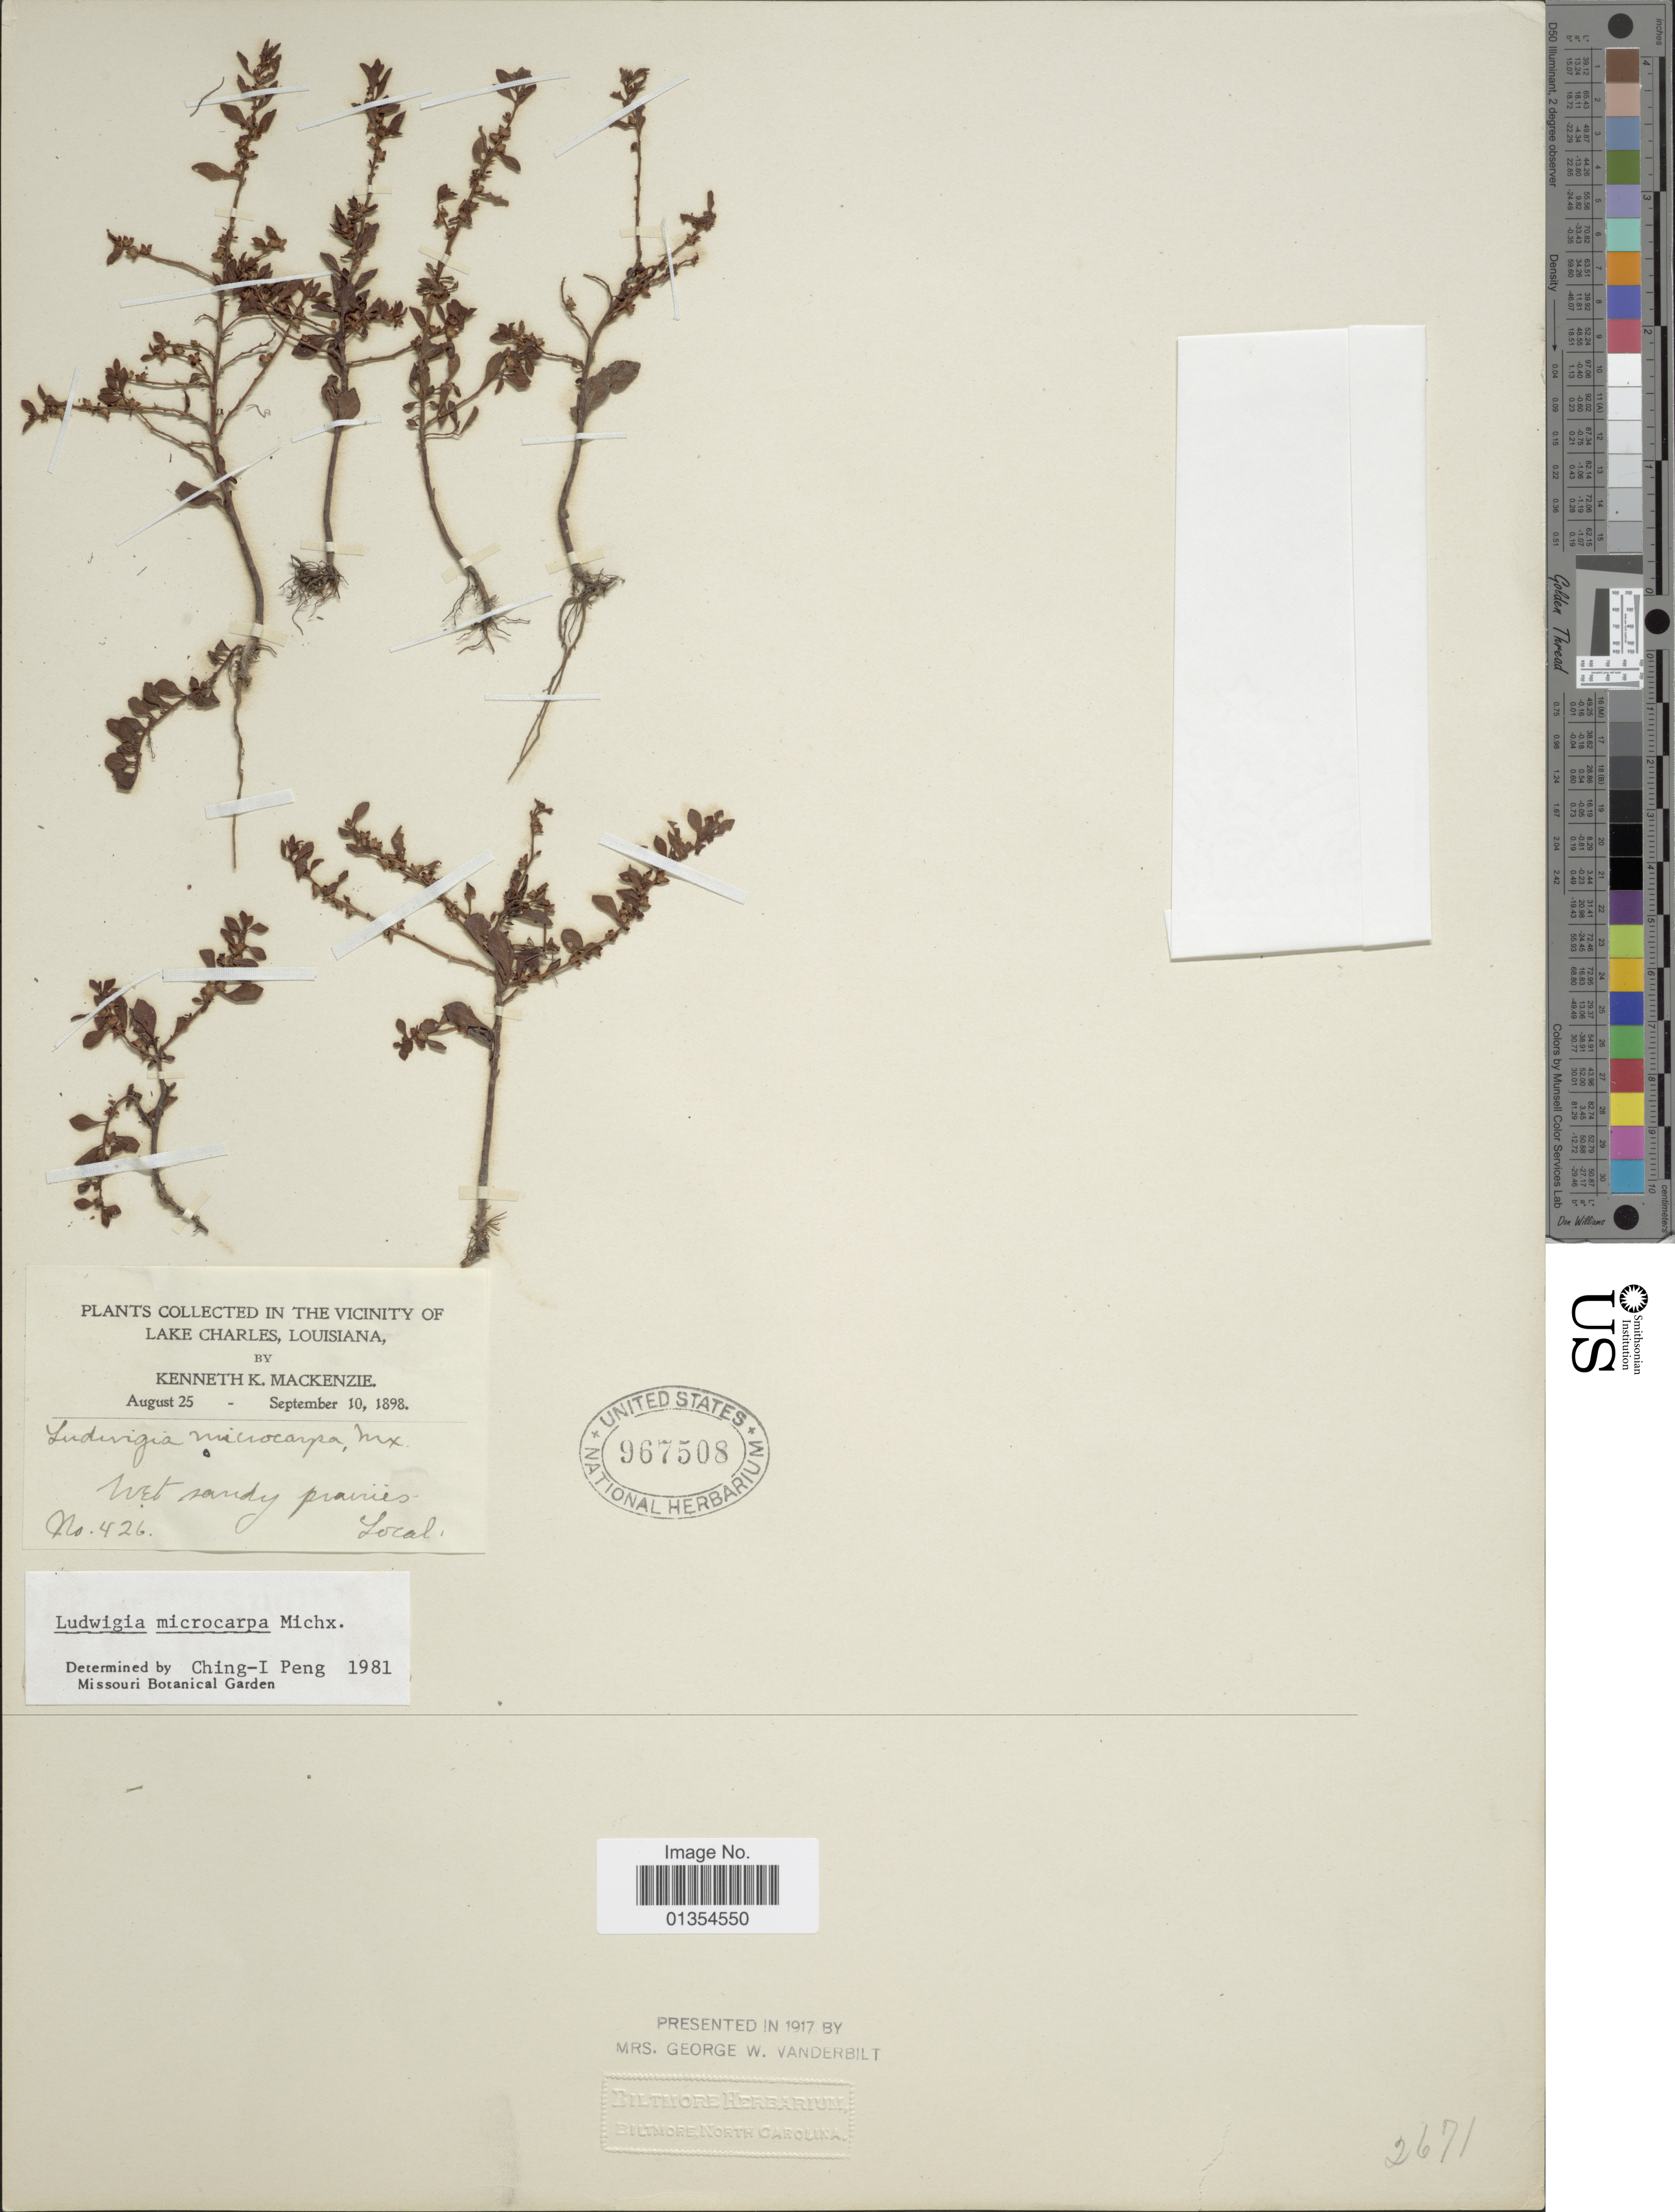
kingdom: Plantae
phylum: Tracheophyta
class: Magnoliopsida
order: Myrtales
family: Onagraceae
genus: Ludwigia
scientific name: Ludwigia microcarpa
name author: Michx.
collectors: K. K. Mackenzie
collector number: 426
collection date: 1898-09-10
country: United States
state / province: Louisiana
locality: Vicinity of Lake Charles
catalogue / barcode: US 967508